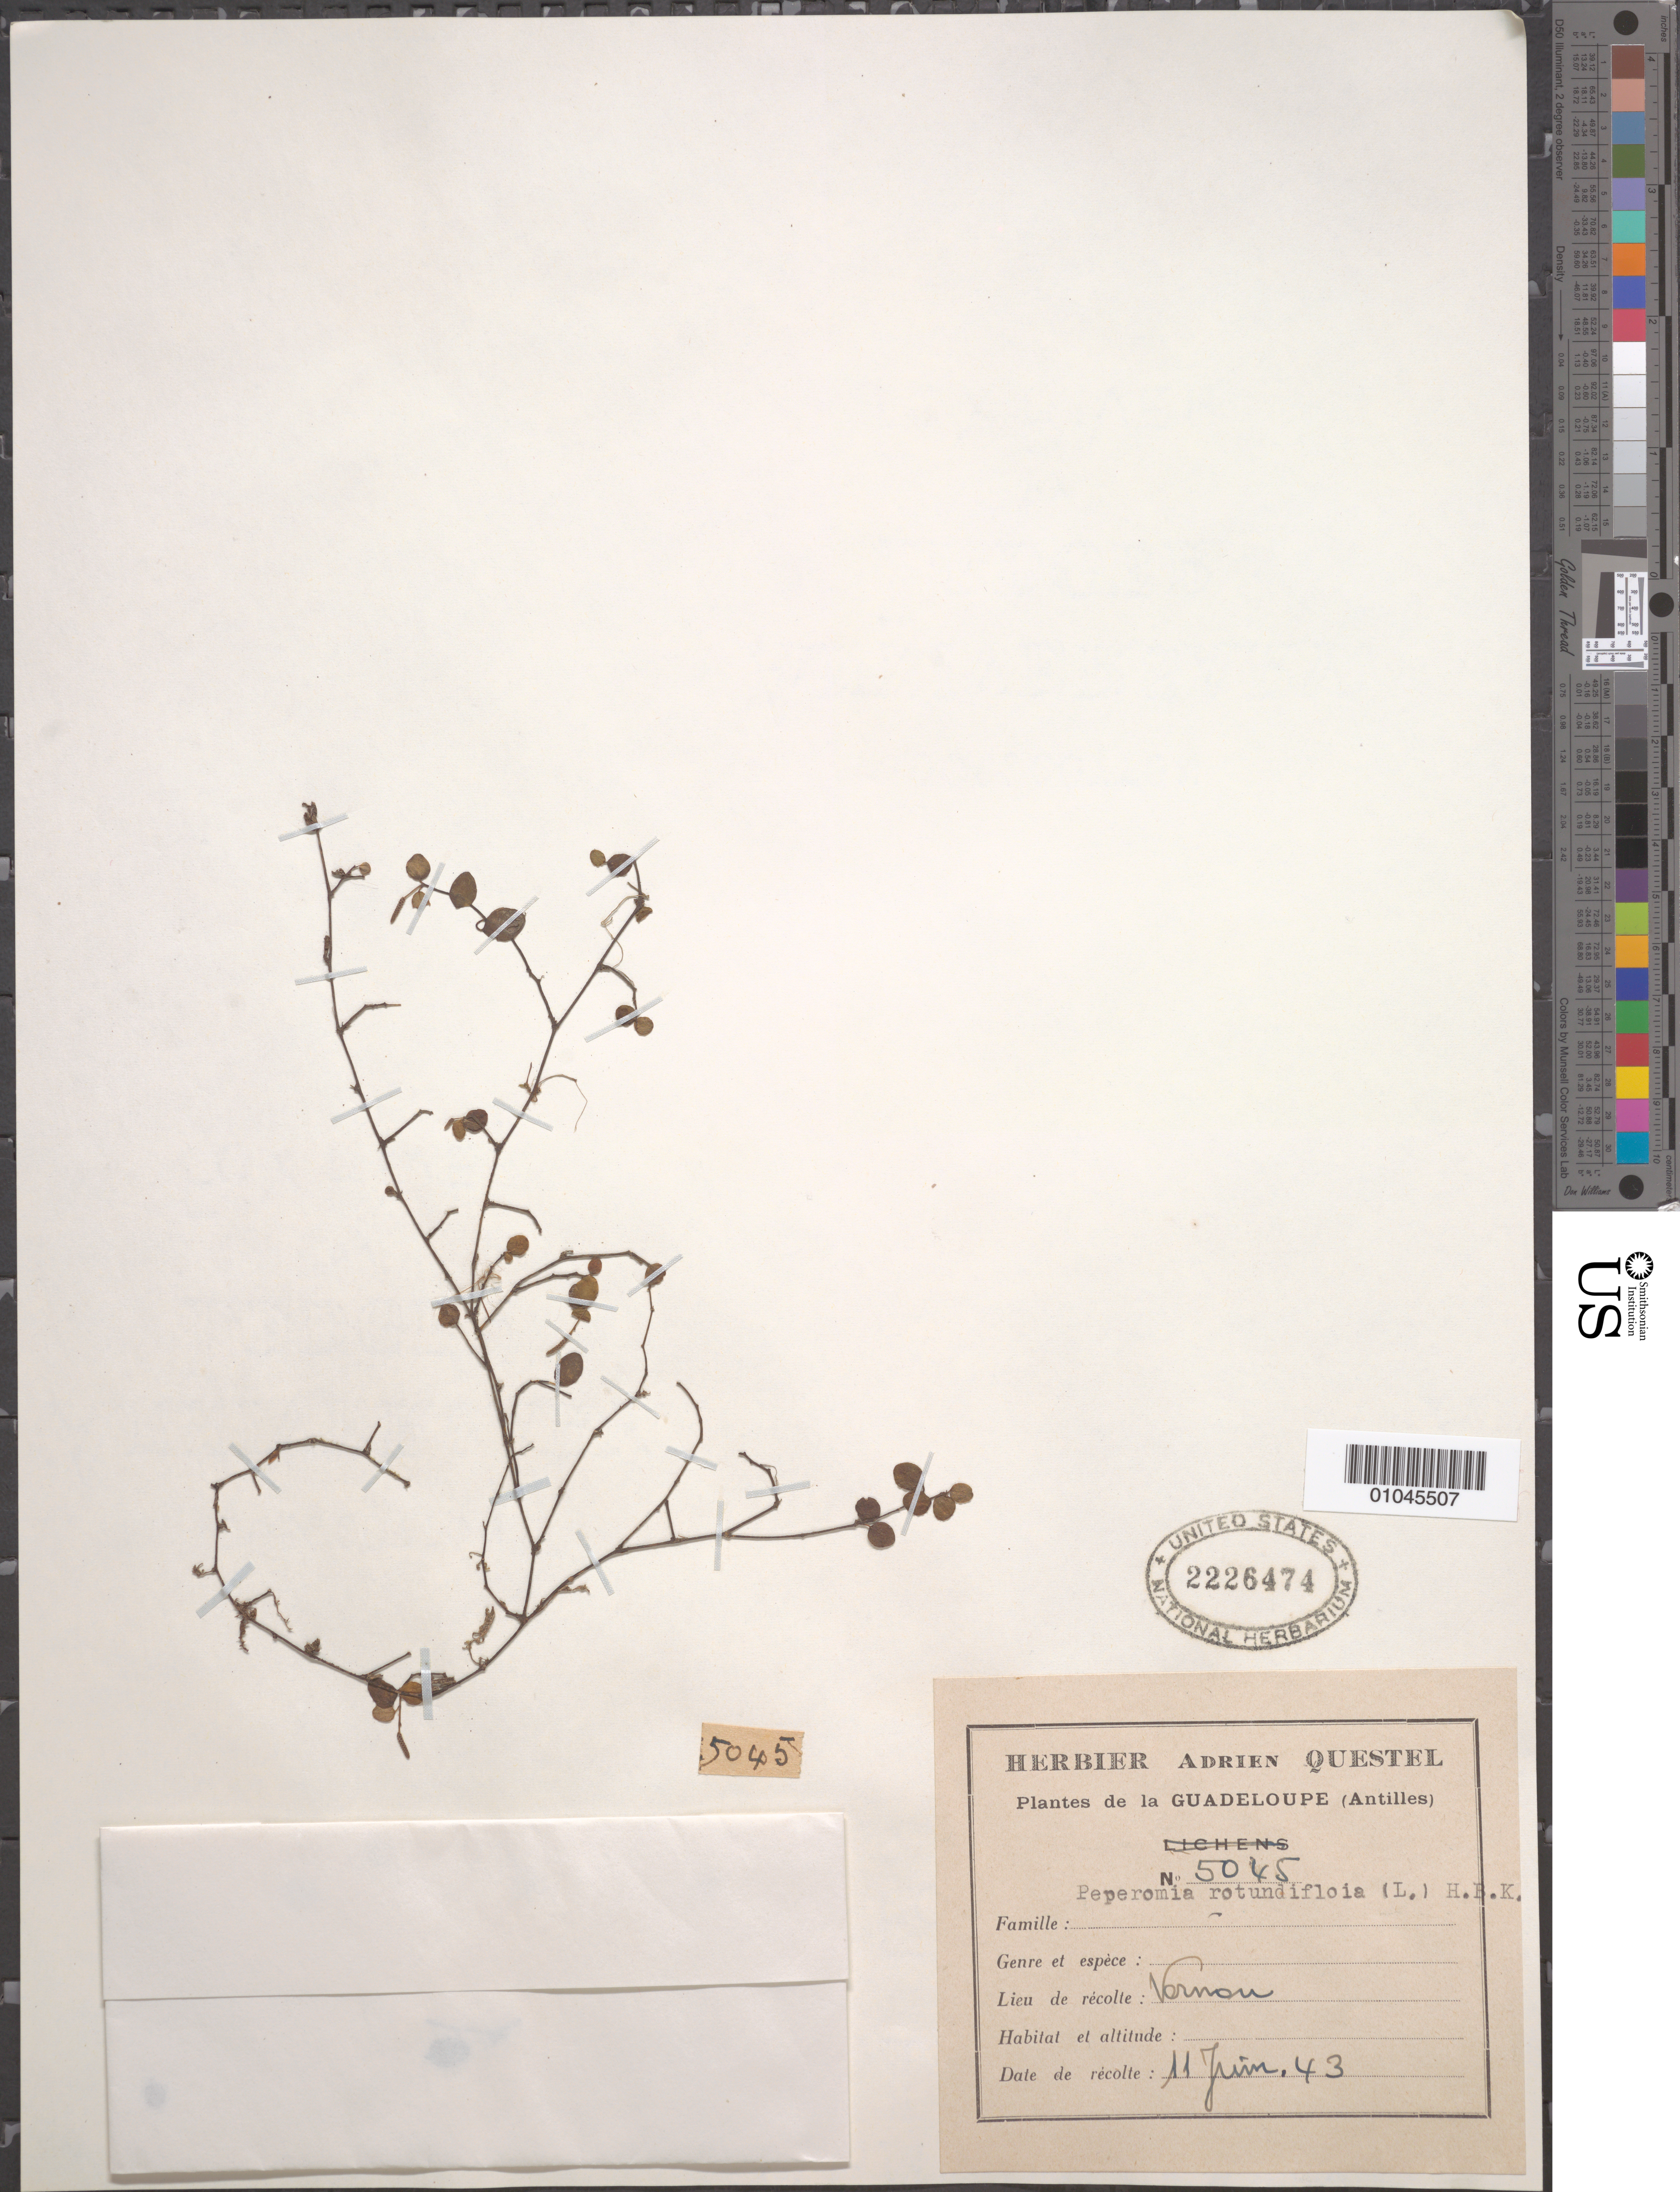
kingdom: Plantae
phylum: Tracheophyta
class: Magnoliopsida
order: Piperales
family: Piperaceae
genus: Peperomia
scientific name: Peperomia rotundifolia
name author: (L.) Kunth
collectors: A. Questel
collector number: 5045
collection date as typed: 11 Jun 1943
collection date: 1943-06-11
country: Guadeloupe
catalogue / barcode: US 2226474